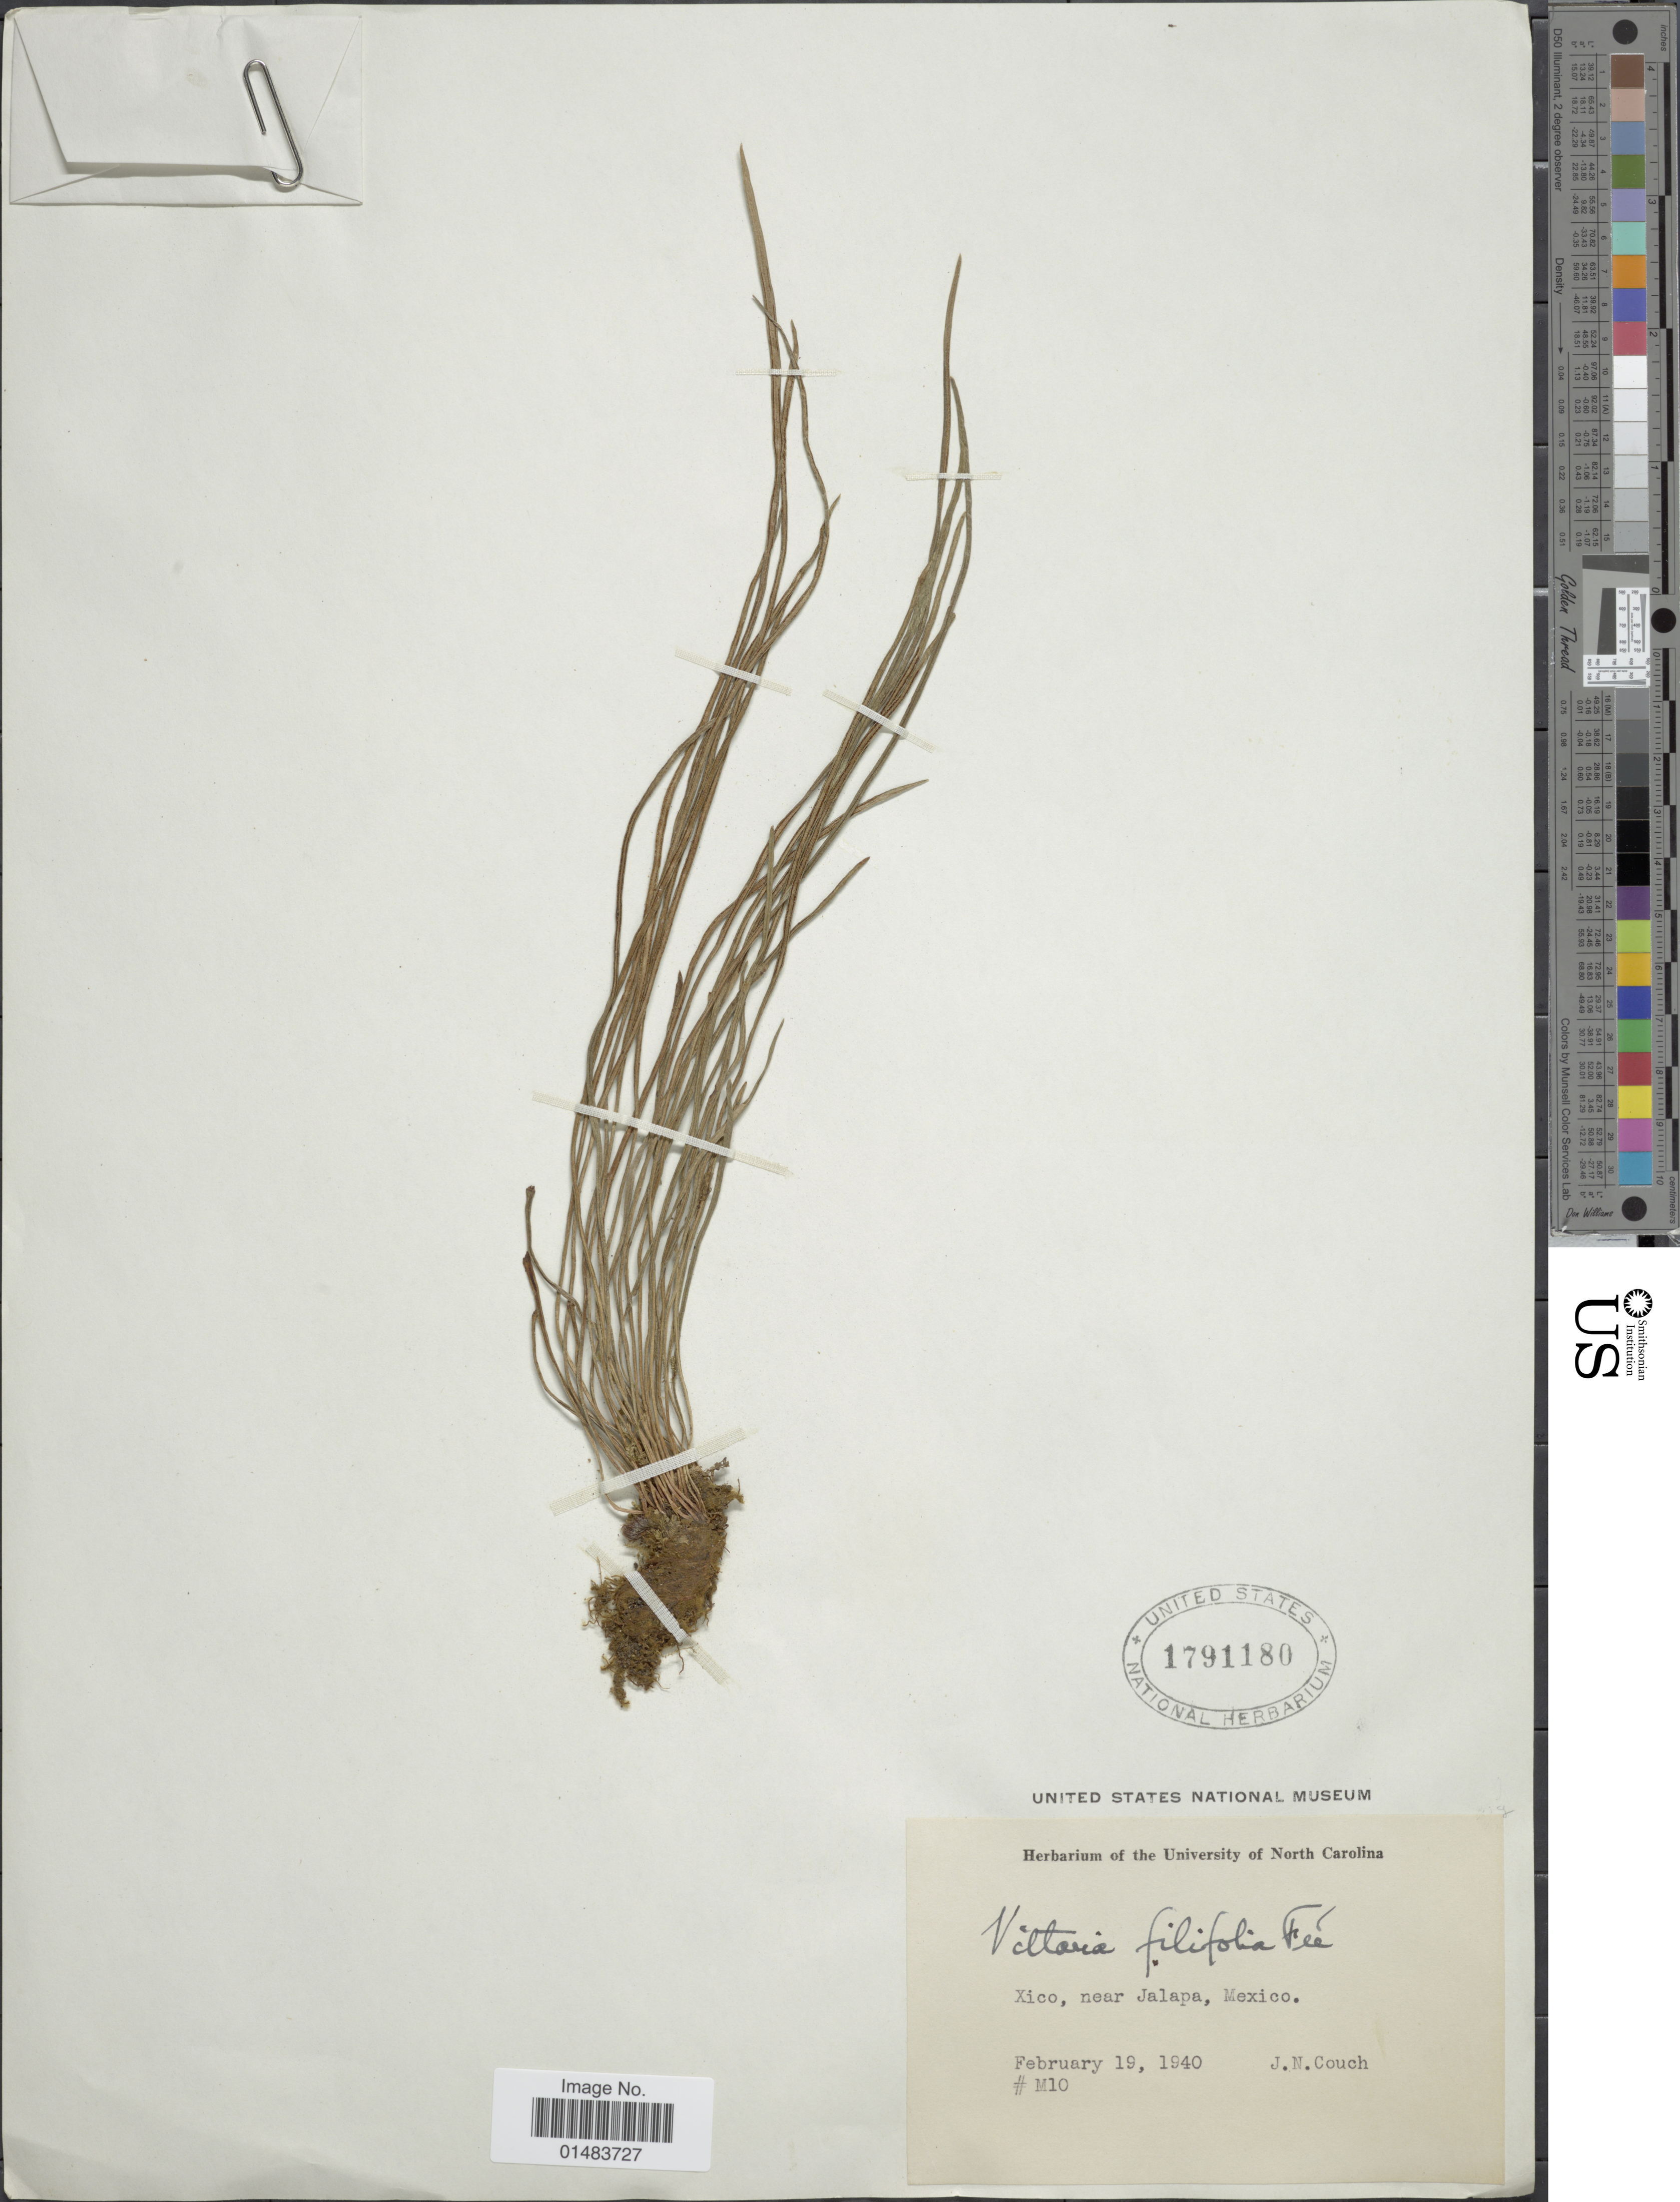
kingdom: Plantae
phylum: Tracheophyta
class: Polypodiopsida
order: Polypodiales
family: Pteridaceae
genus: Vittaria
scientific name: Vittaria lineata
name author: (L.) Sm.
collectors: J. N. Couch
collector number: M10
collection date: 1940-02-19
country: Mexico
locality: Xico, near Jalapa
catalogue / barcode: US 1791180